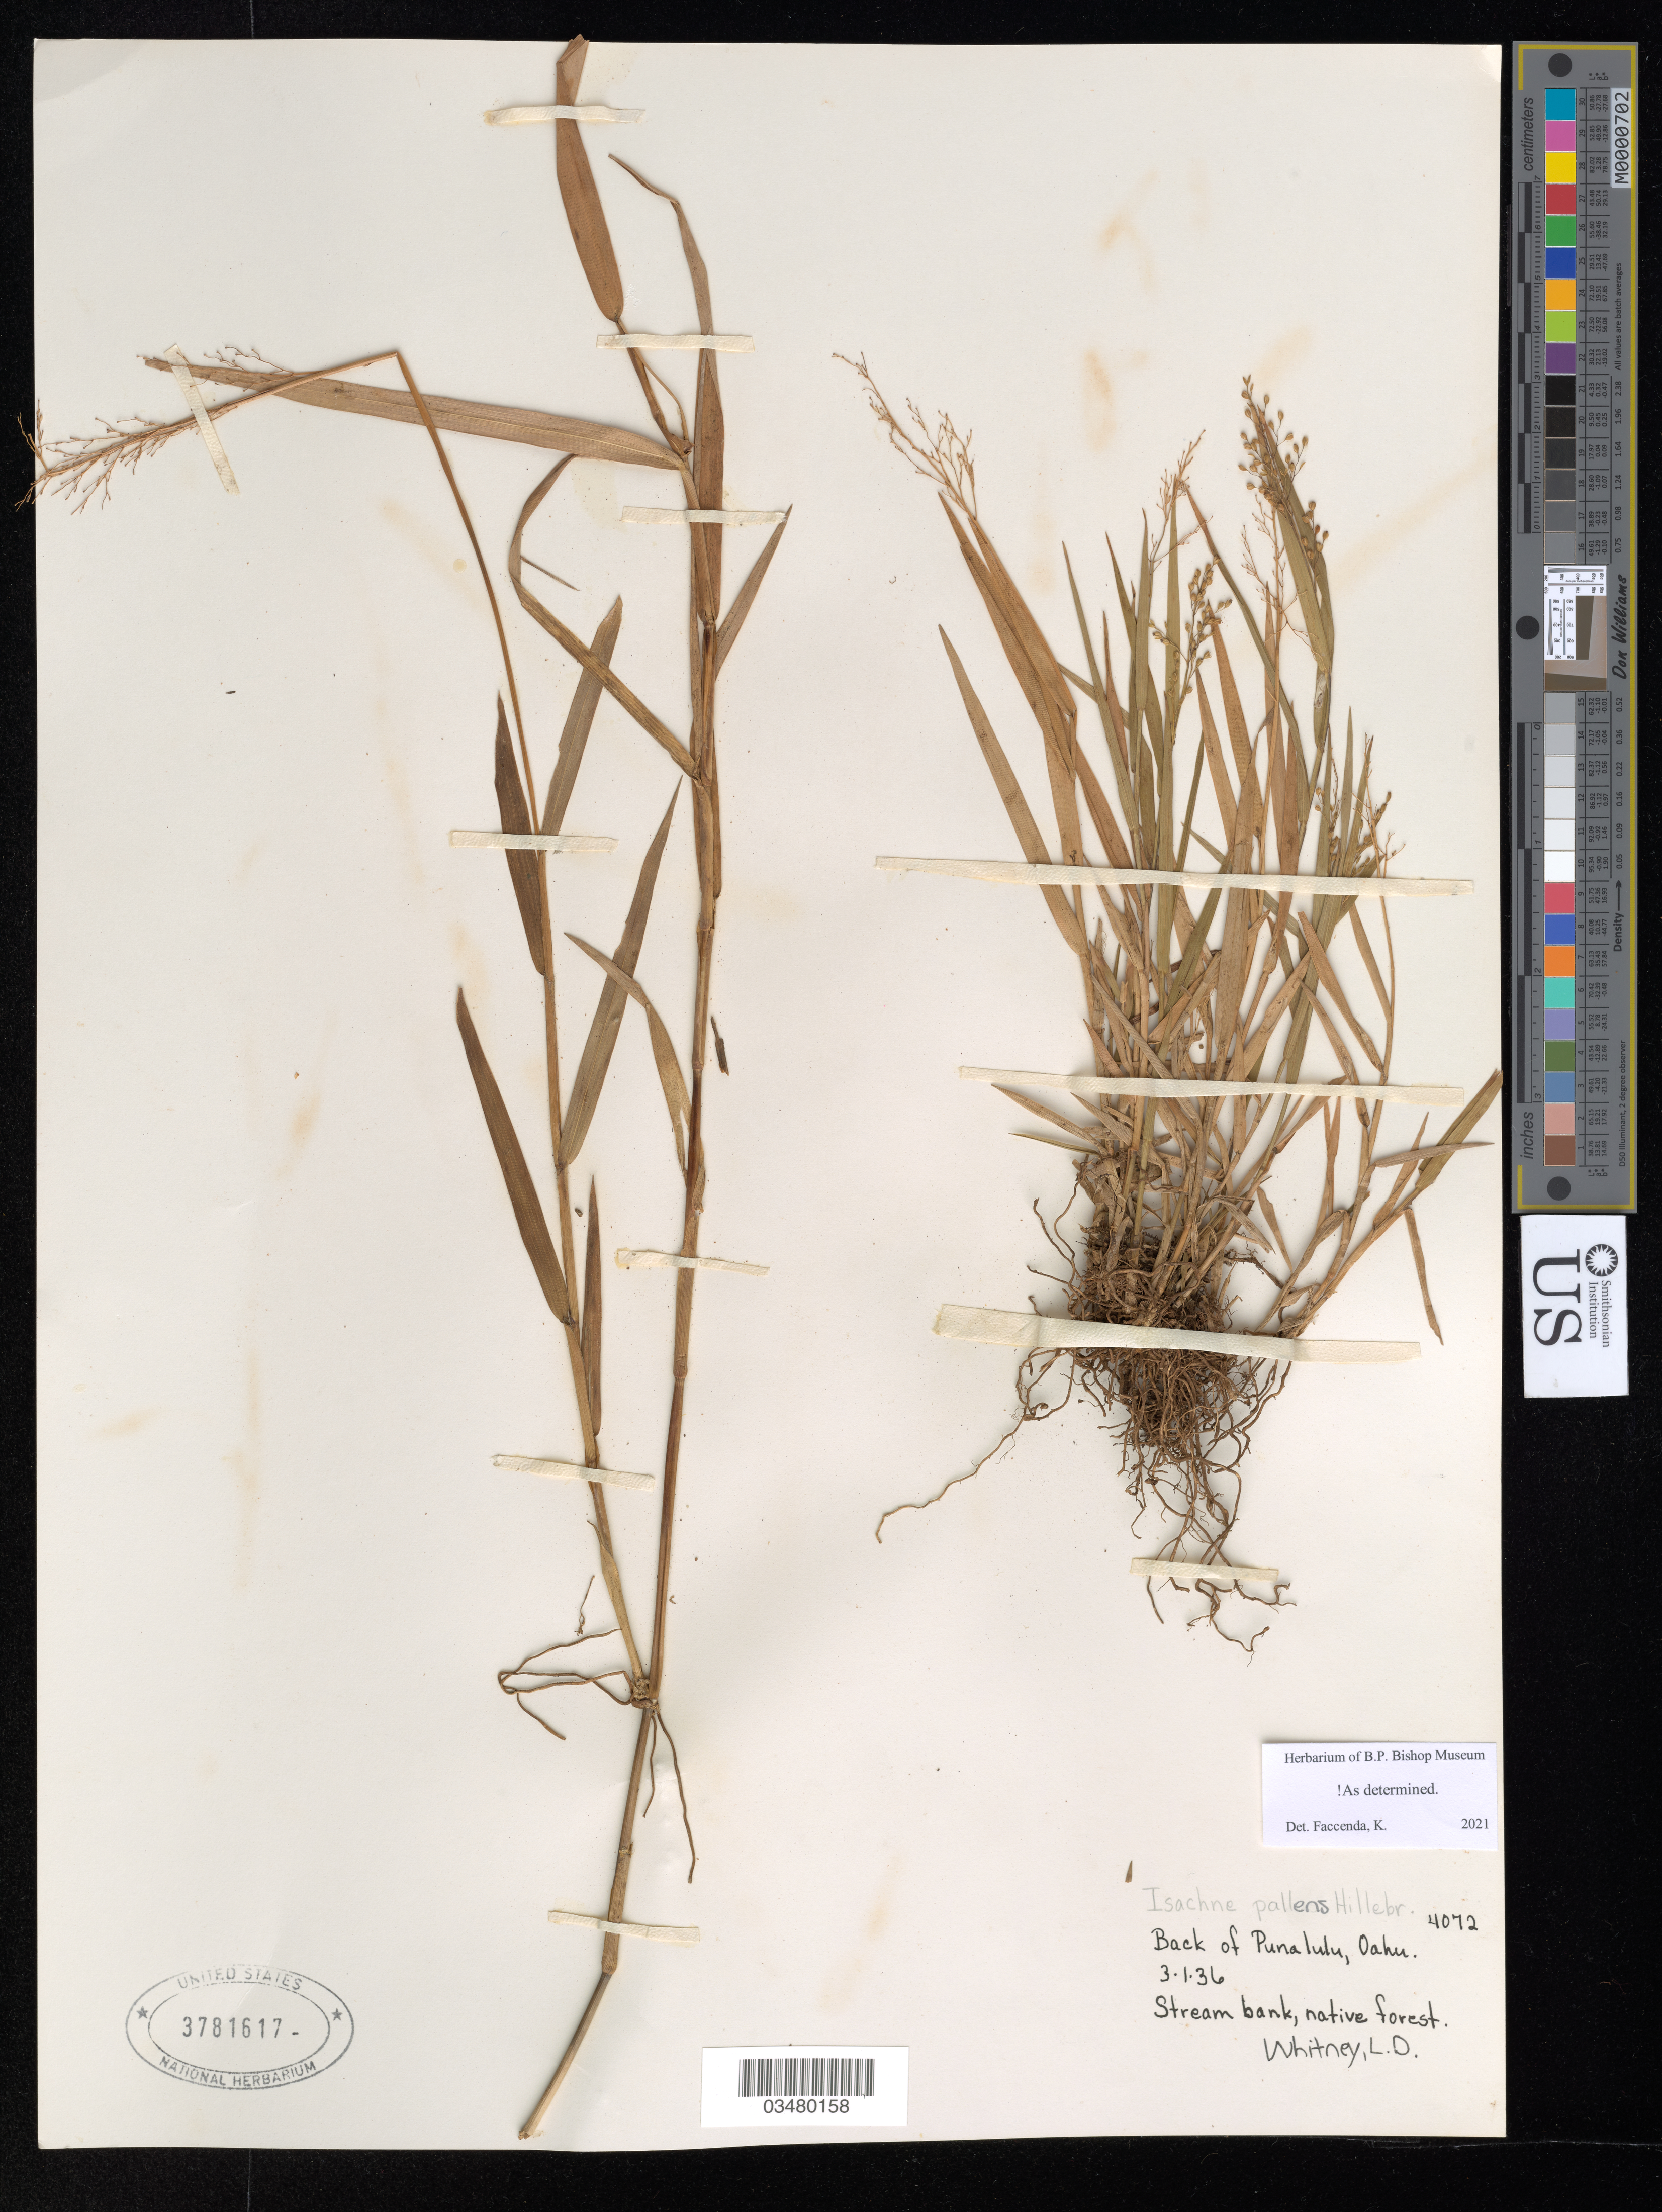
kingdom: Plantae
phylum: Tracheophyta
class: Liliopsida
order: Poales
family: Poaceae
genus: Isachne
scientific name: Isachne pallens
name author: Hillebr.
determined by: Faccenda, K.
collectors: L. Whitney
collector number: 4072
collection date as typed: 3-1-36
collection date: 1936-03-01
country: United States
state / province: Hawaii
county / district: Honolulu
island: Oahu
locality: Back of Punaluu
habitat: Stream bank, native forest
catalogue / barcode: US 3781617